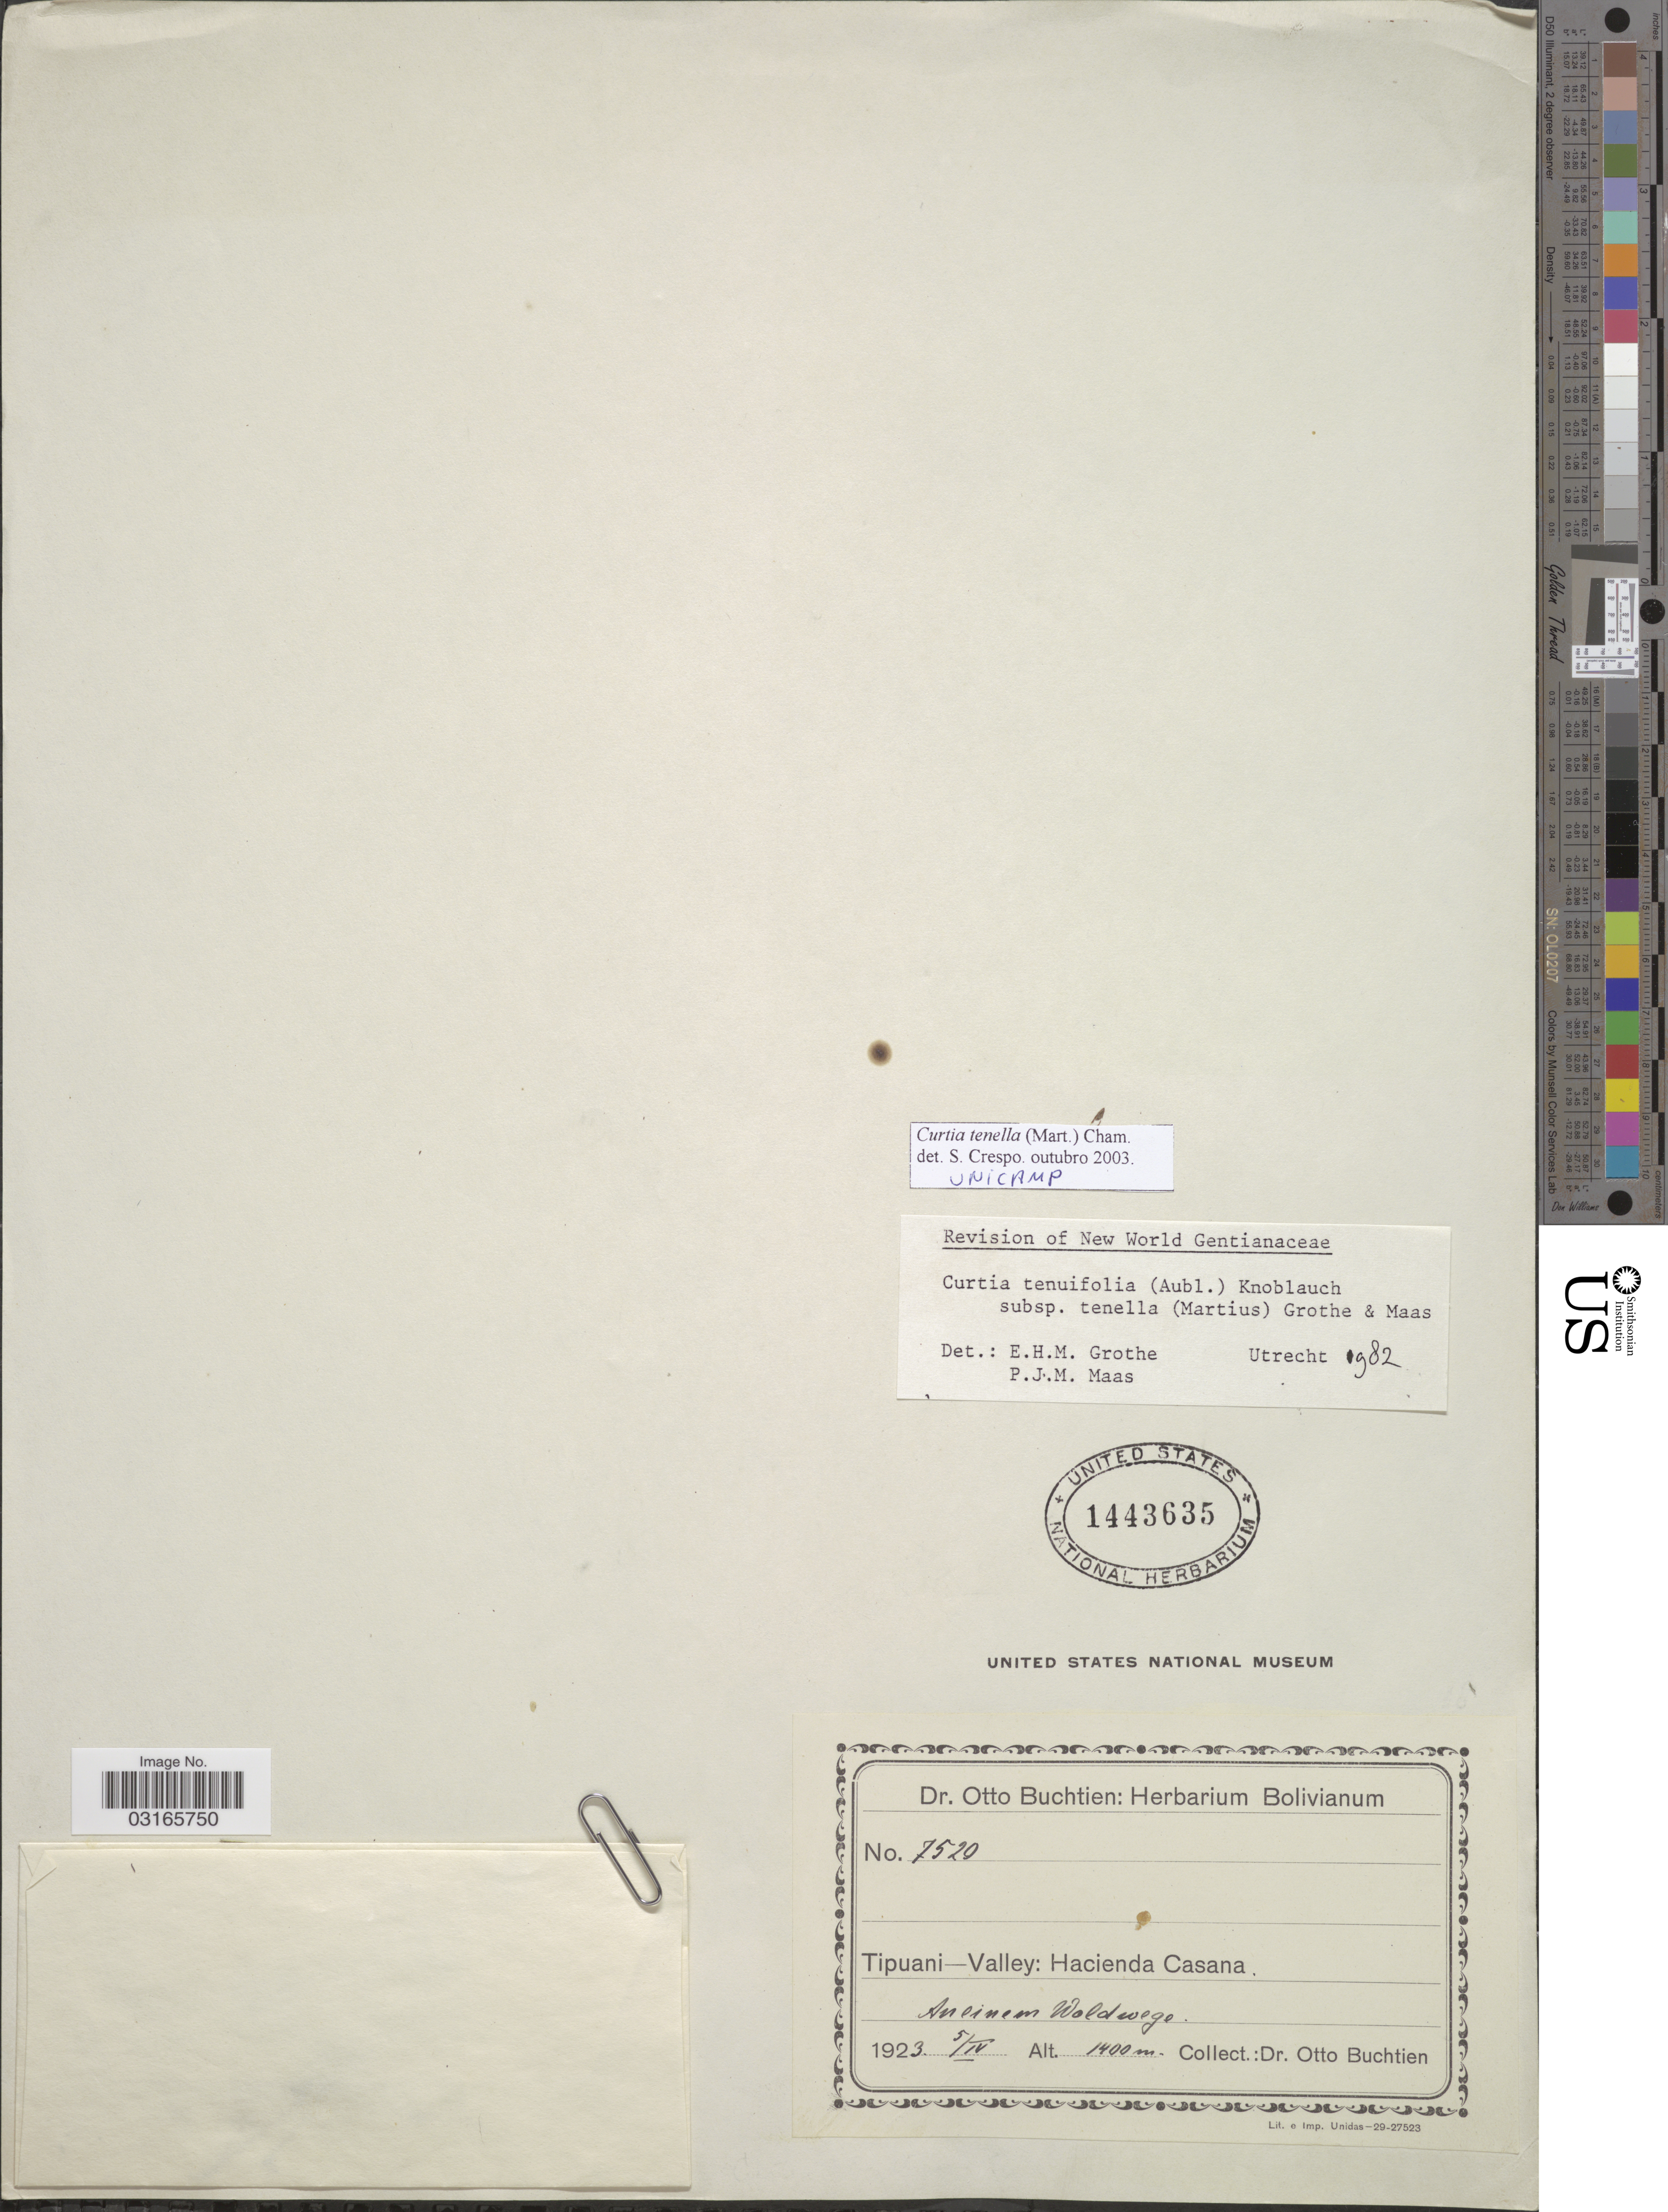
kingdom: Plantae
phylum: Tracheophyta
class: Magnoliopsida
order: Gentianales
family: Gentianaceae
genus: Curtia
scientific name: Curtia tenuifolia subsp. tenella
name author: (Mart.) E.H.M. Grothe & Maas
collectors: O. Buchtien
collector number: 7520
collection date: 1923-04-05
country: Bolivia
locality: Tipuani-Valley: Hacienda Casana. An einem Woldwege.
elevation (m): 1400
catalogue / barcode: US 1443635